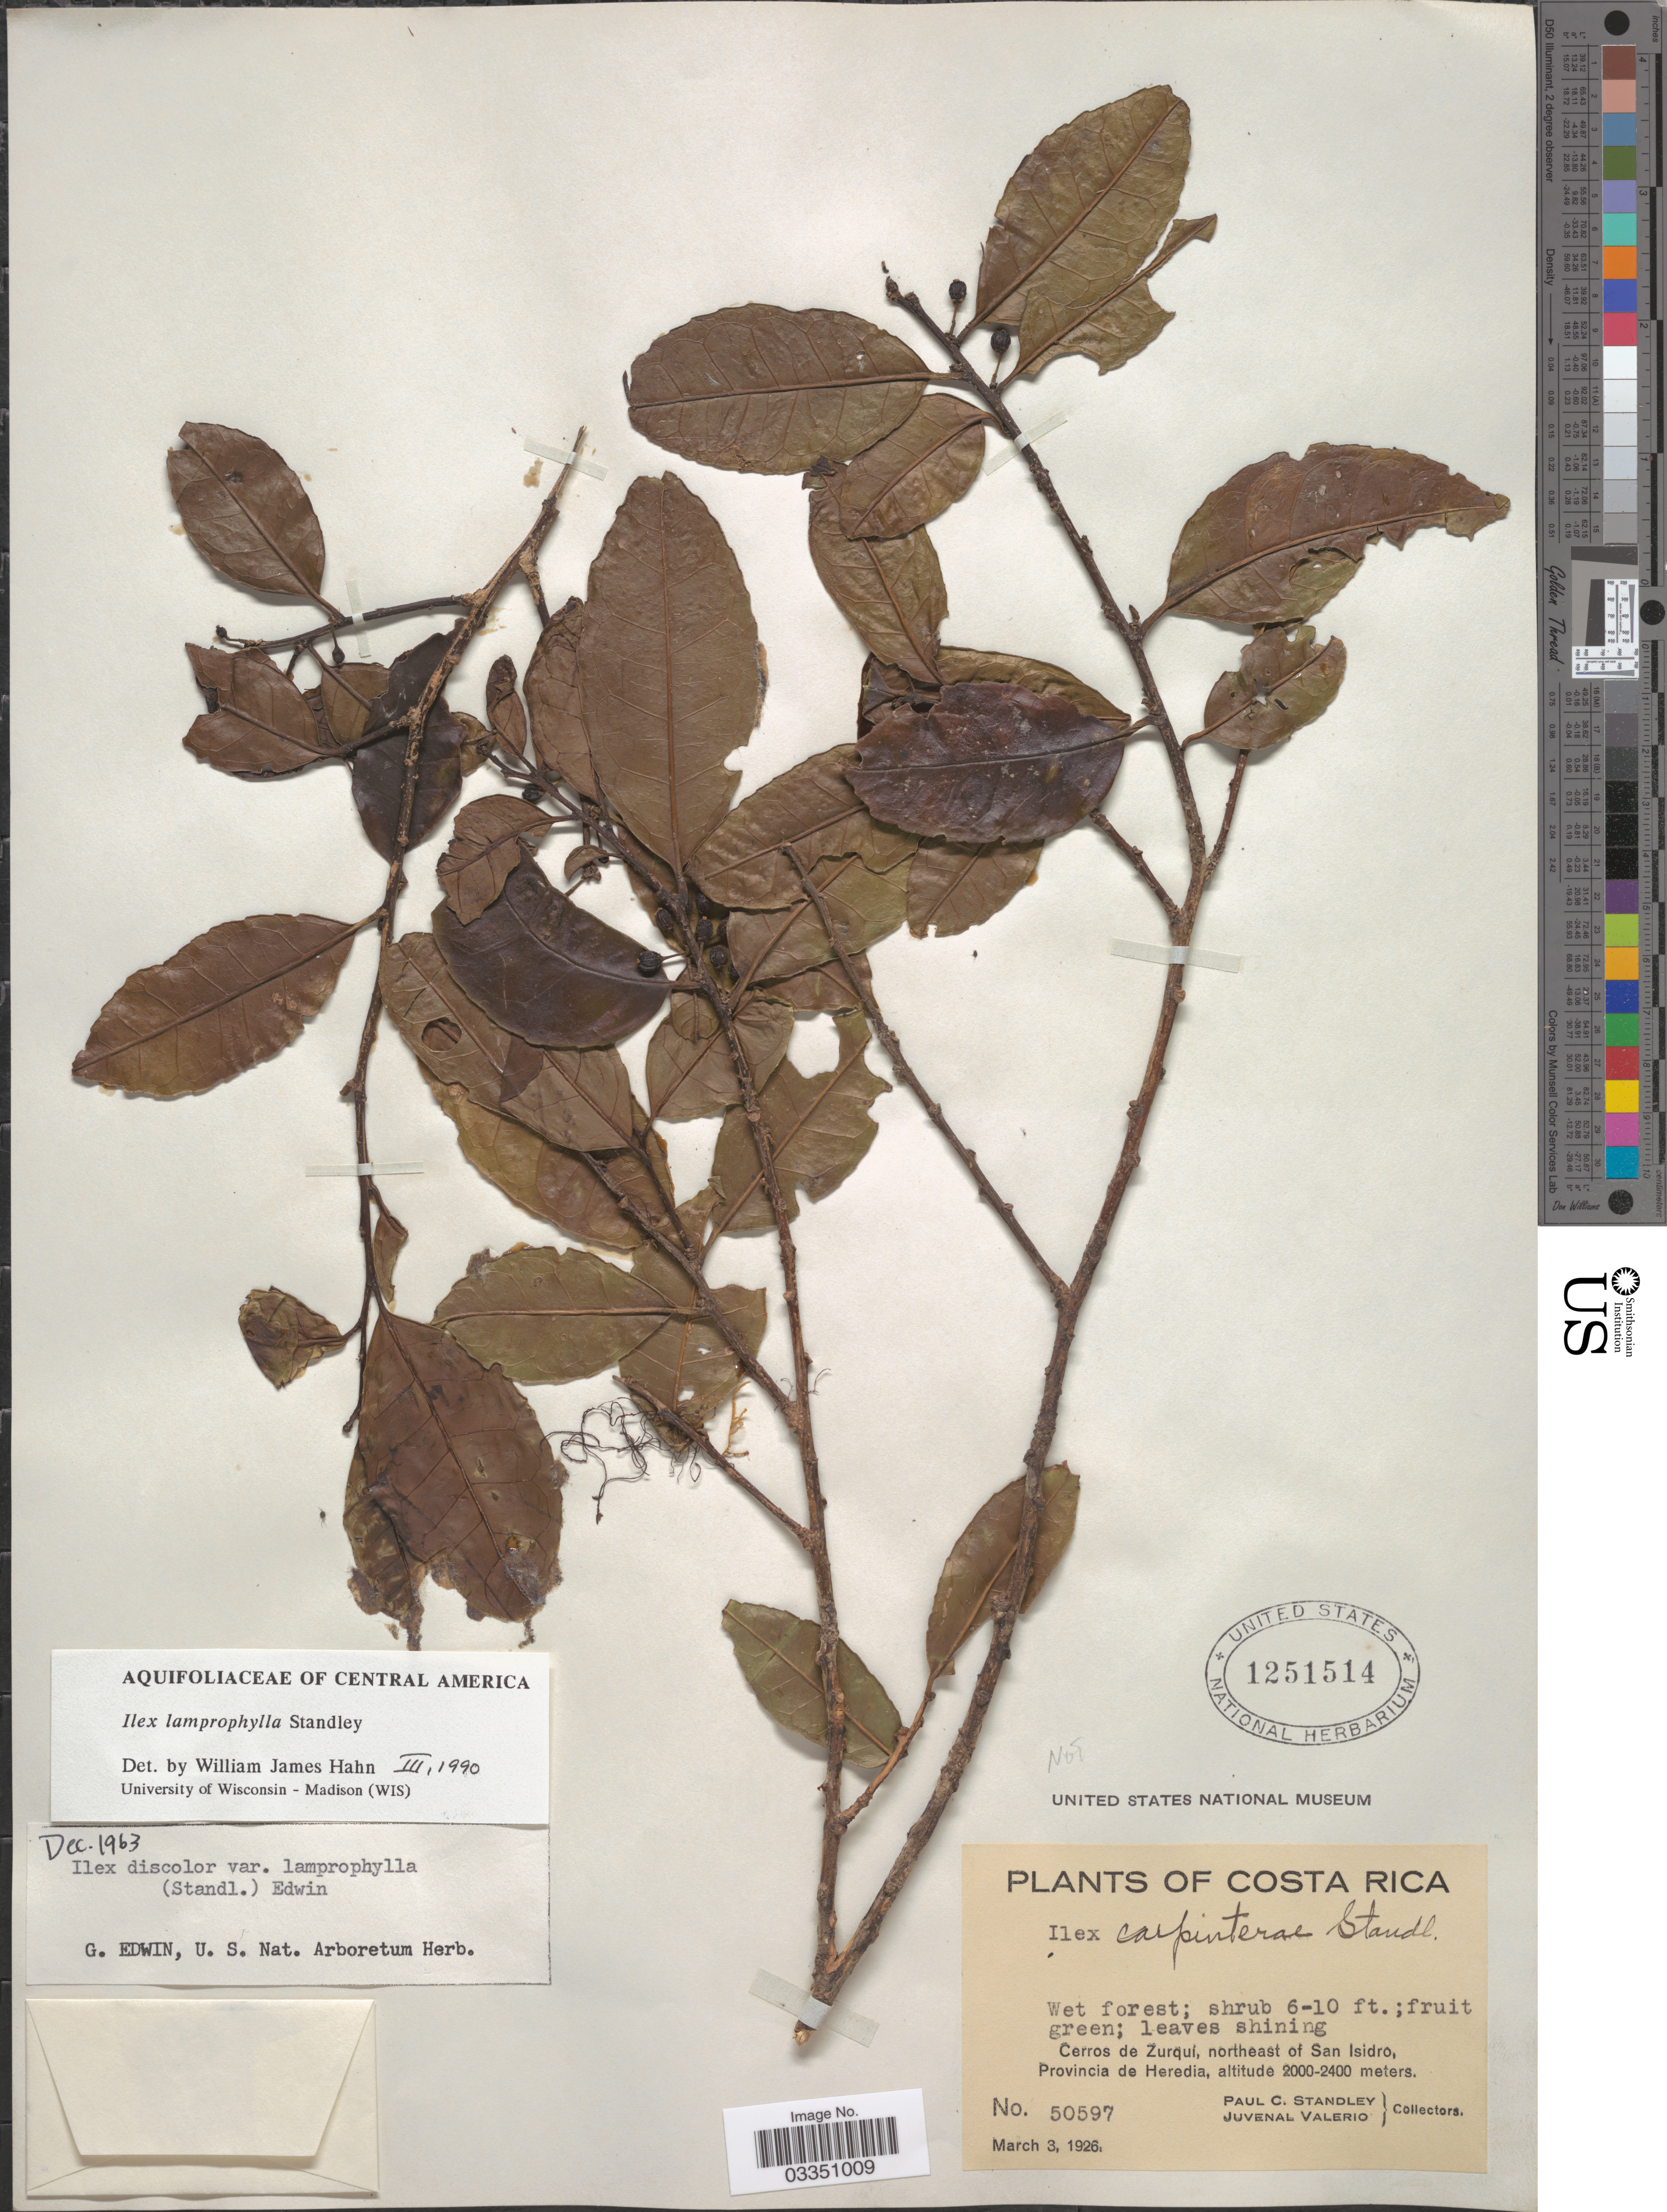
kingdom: Plantae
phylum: Tracheophyta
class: Magnoliopsida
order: Aquifoliales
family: Aquifoliaceae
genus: Ilex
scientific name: Ilex lamprophylla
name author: Standl.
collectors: P. C. Standley & J. Valerio R.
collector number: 50597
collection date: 1926-03-03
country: Costa Rica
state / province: Heredia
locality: Cerros de Zurquí, northeast of San Isidro.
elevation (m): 2000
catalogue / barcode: US 1251514